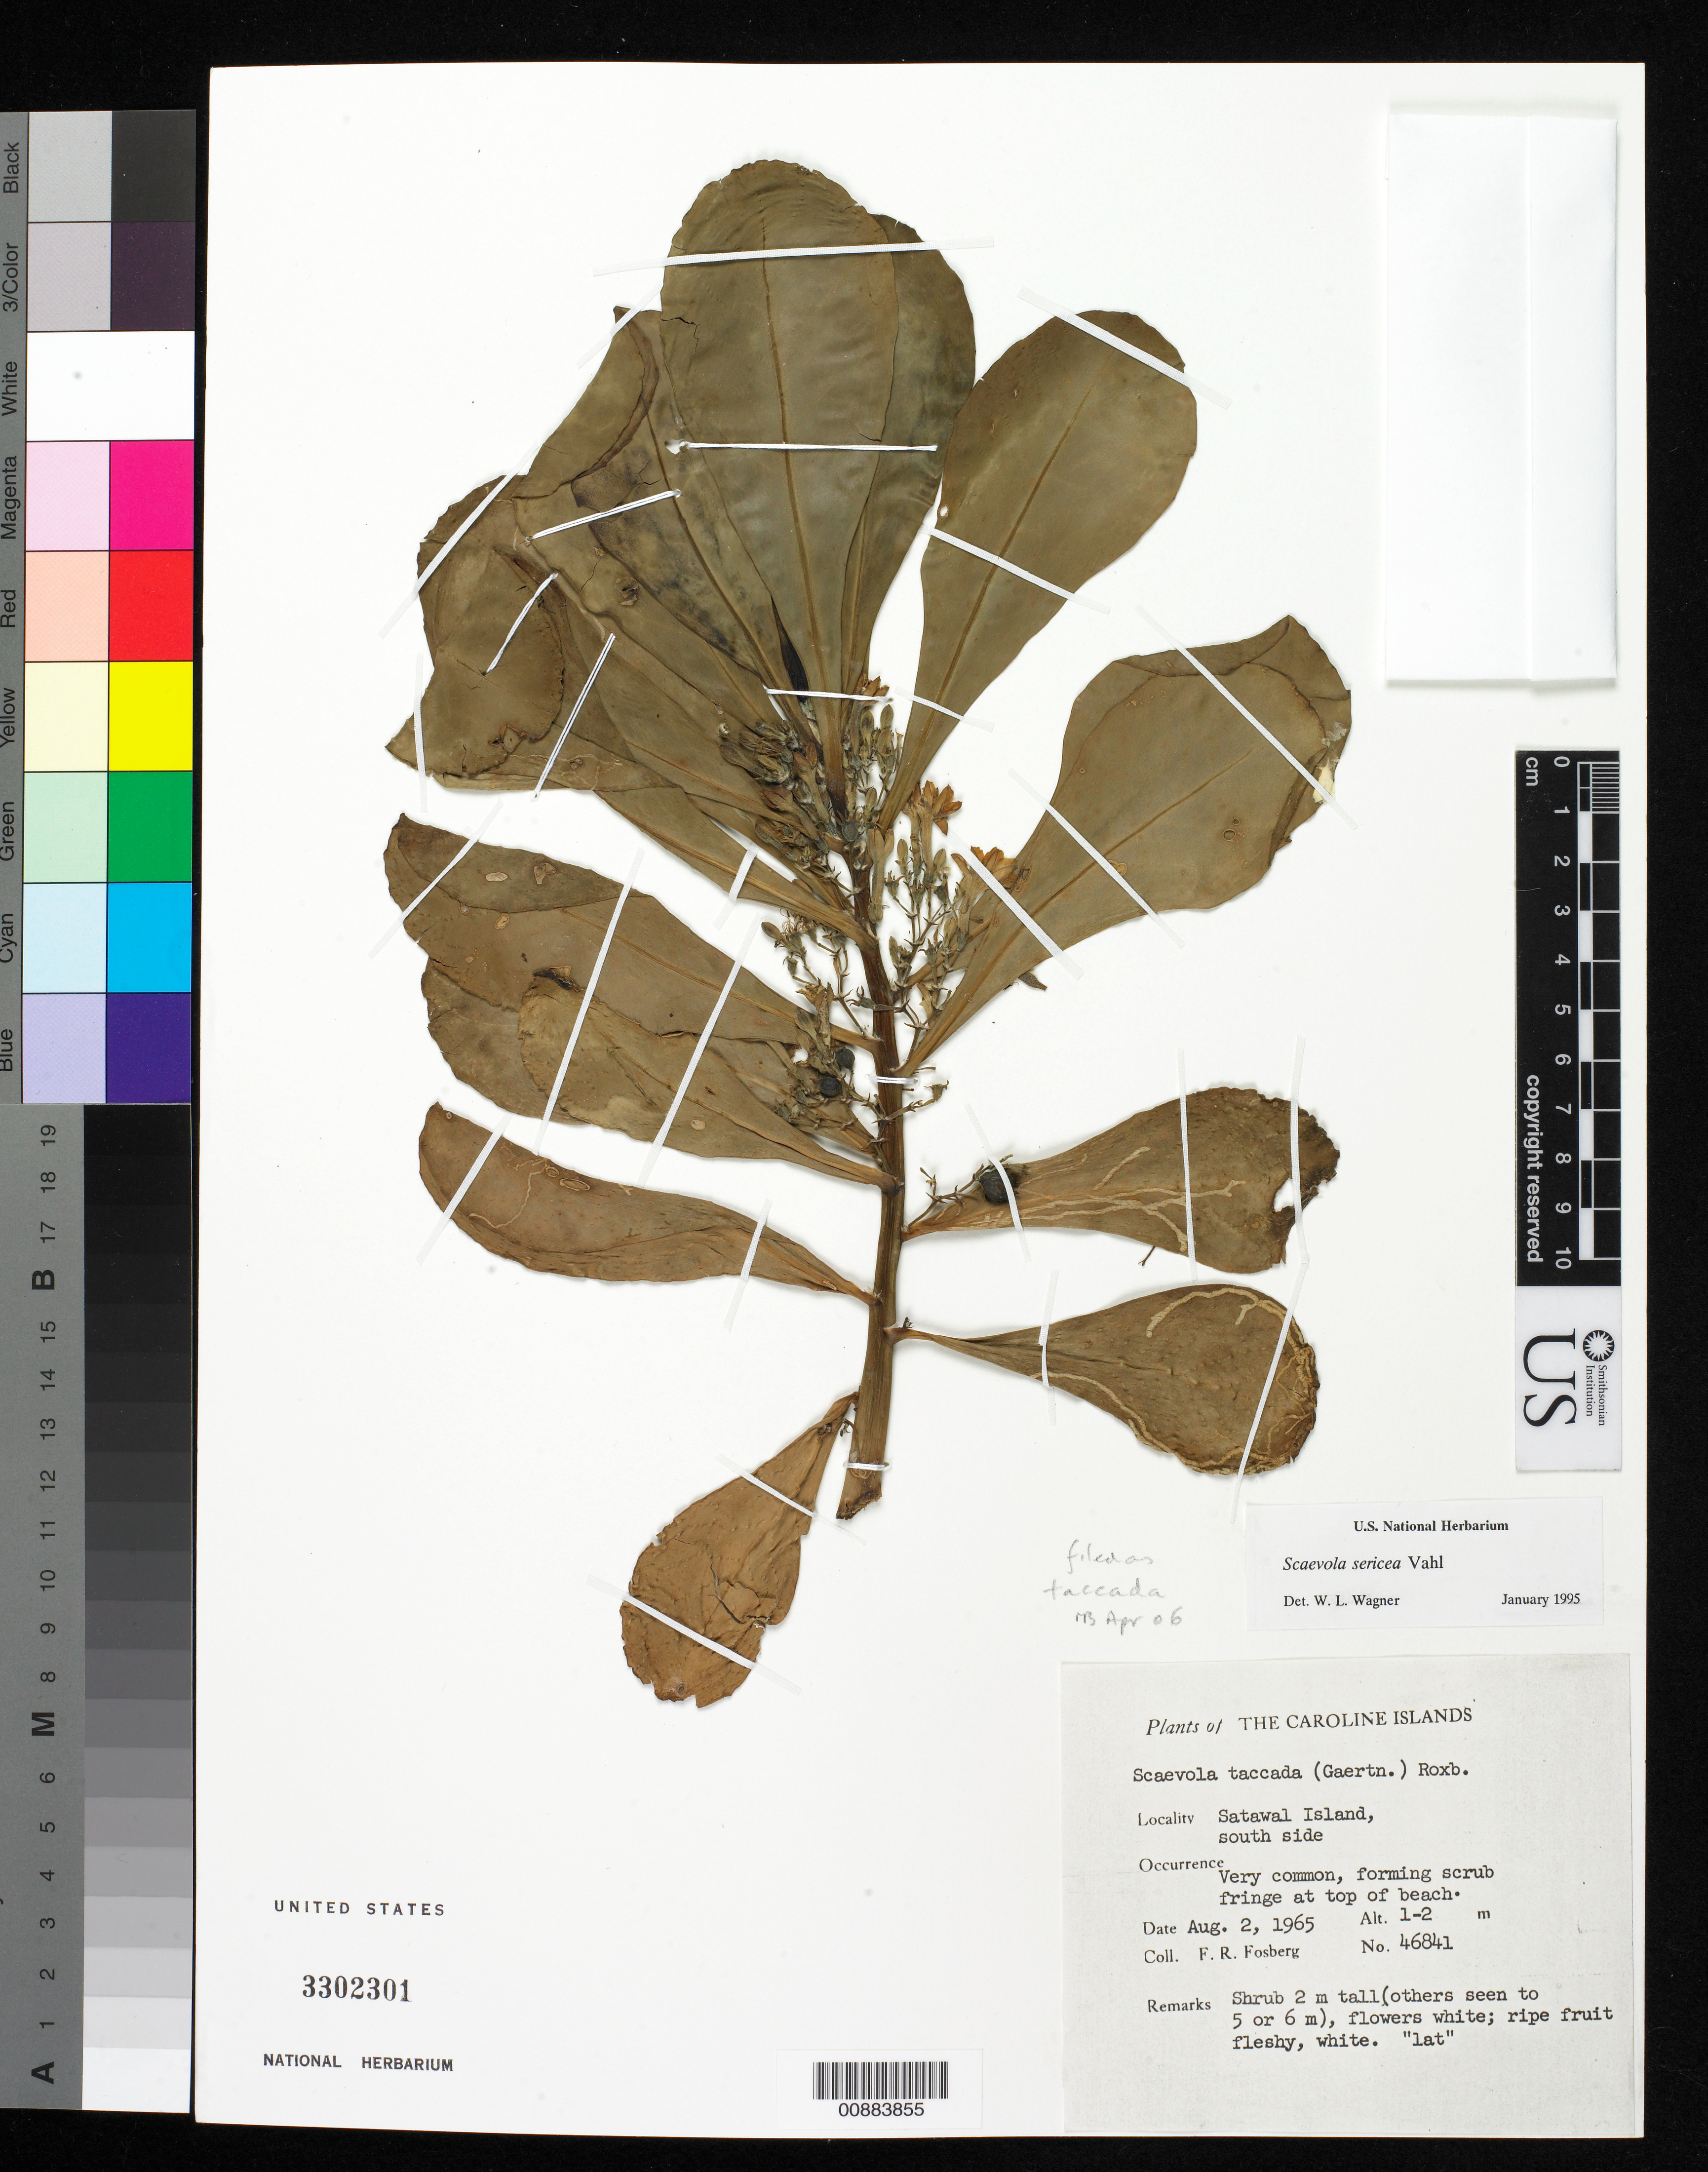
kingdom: Plantae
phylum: Tracheophyta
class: Magnoliopsida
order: Asterales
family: Goodeniaceae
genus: Scaevola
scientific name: Scaevola taccada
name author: (Gaertn.) Roxb.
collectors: F. R. Fosberg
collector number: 46841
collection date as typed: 02 Aug 1965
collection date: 1965-08-02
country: Micronesia, Federated States of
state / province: Yap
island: Satawal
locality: South side of island.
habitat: Very common, forming scrub fringe at top of beach.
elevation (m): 1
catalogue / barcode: US 3302301